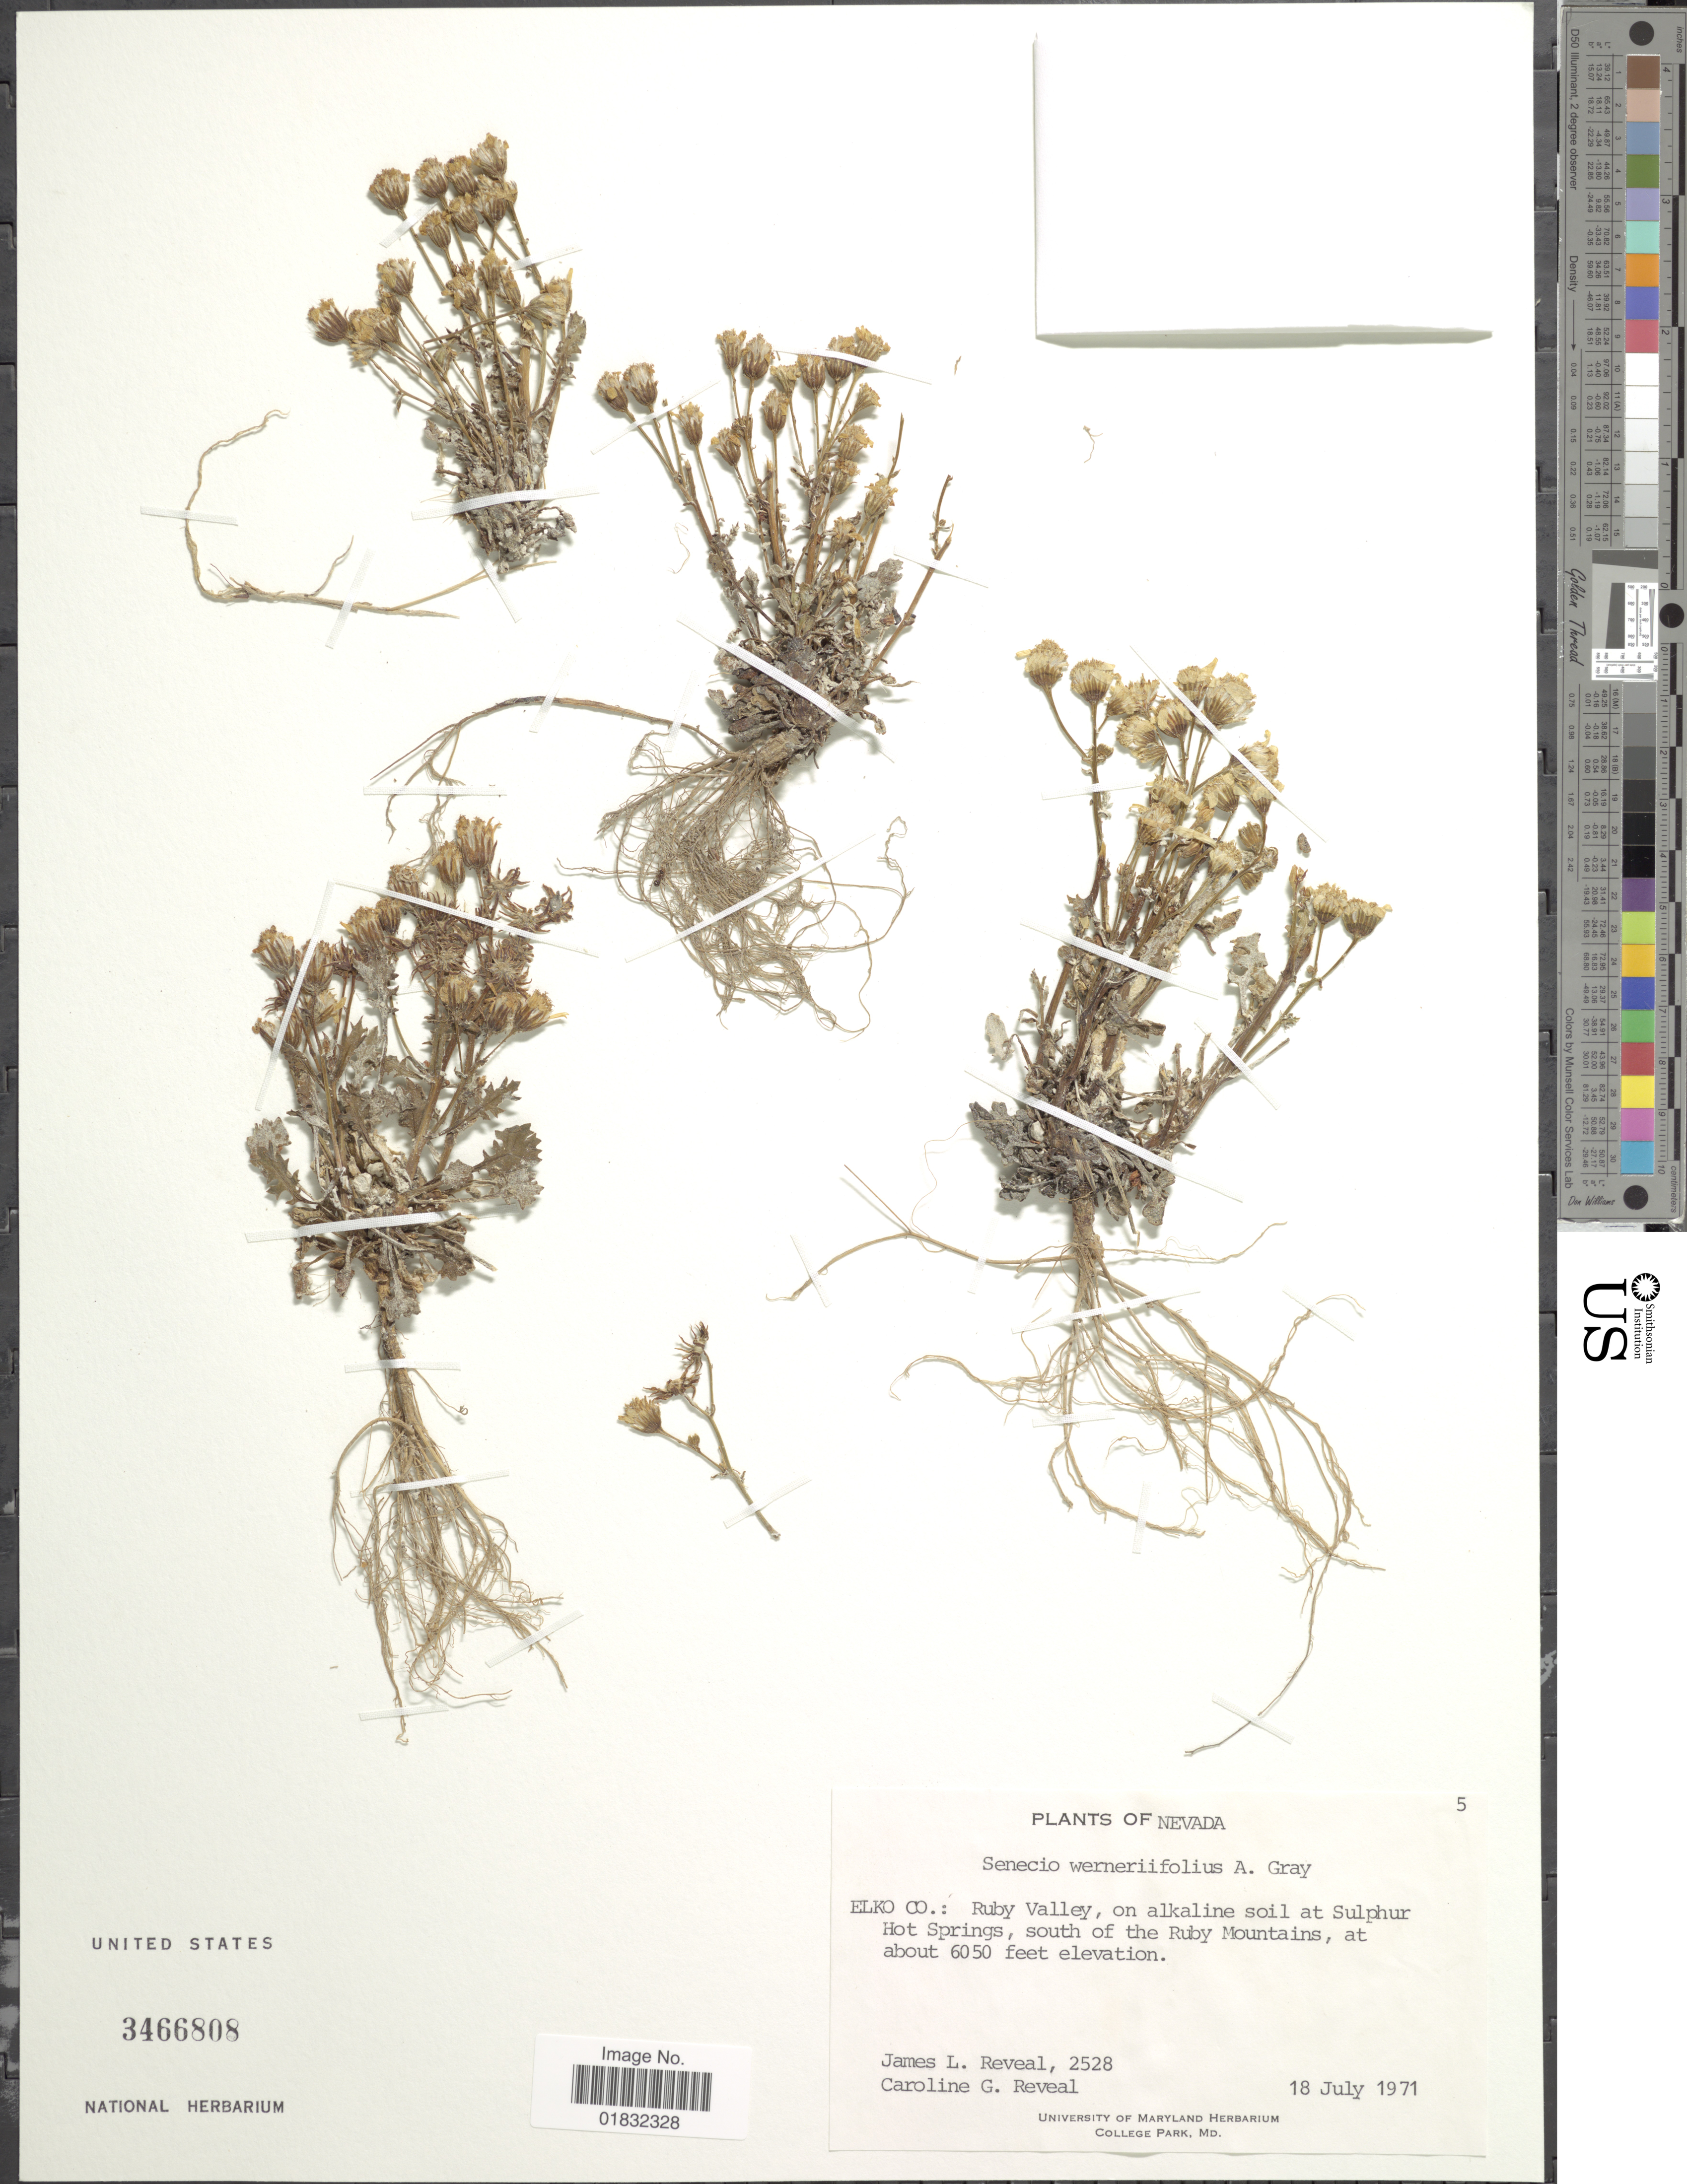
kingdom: Plantae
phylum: Tracheophyta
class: Magnoliopsida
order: Asterales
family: Asteraceae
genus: Packera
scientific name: Packera werneriifolia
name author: (A. Gray) W.A. Weber & Á. Löve ex Trock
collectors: J. L. Reveal & C. G. Reveal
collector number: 2528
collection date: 1971-07-18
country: United States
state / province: Nevada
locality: Elko Co: Ruby Valley, on alkaline soil at Sulphur Hot Springs, south of the Ruby Mountains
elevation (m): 1844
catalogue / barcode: US 3466808